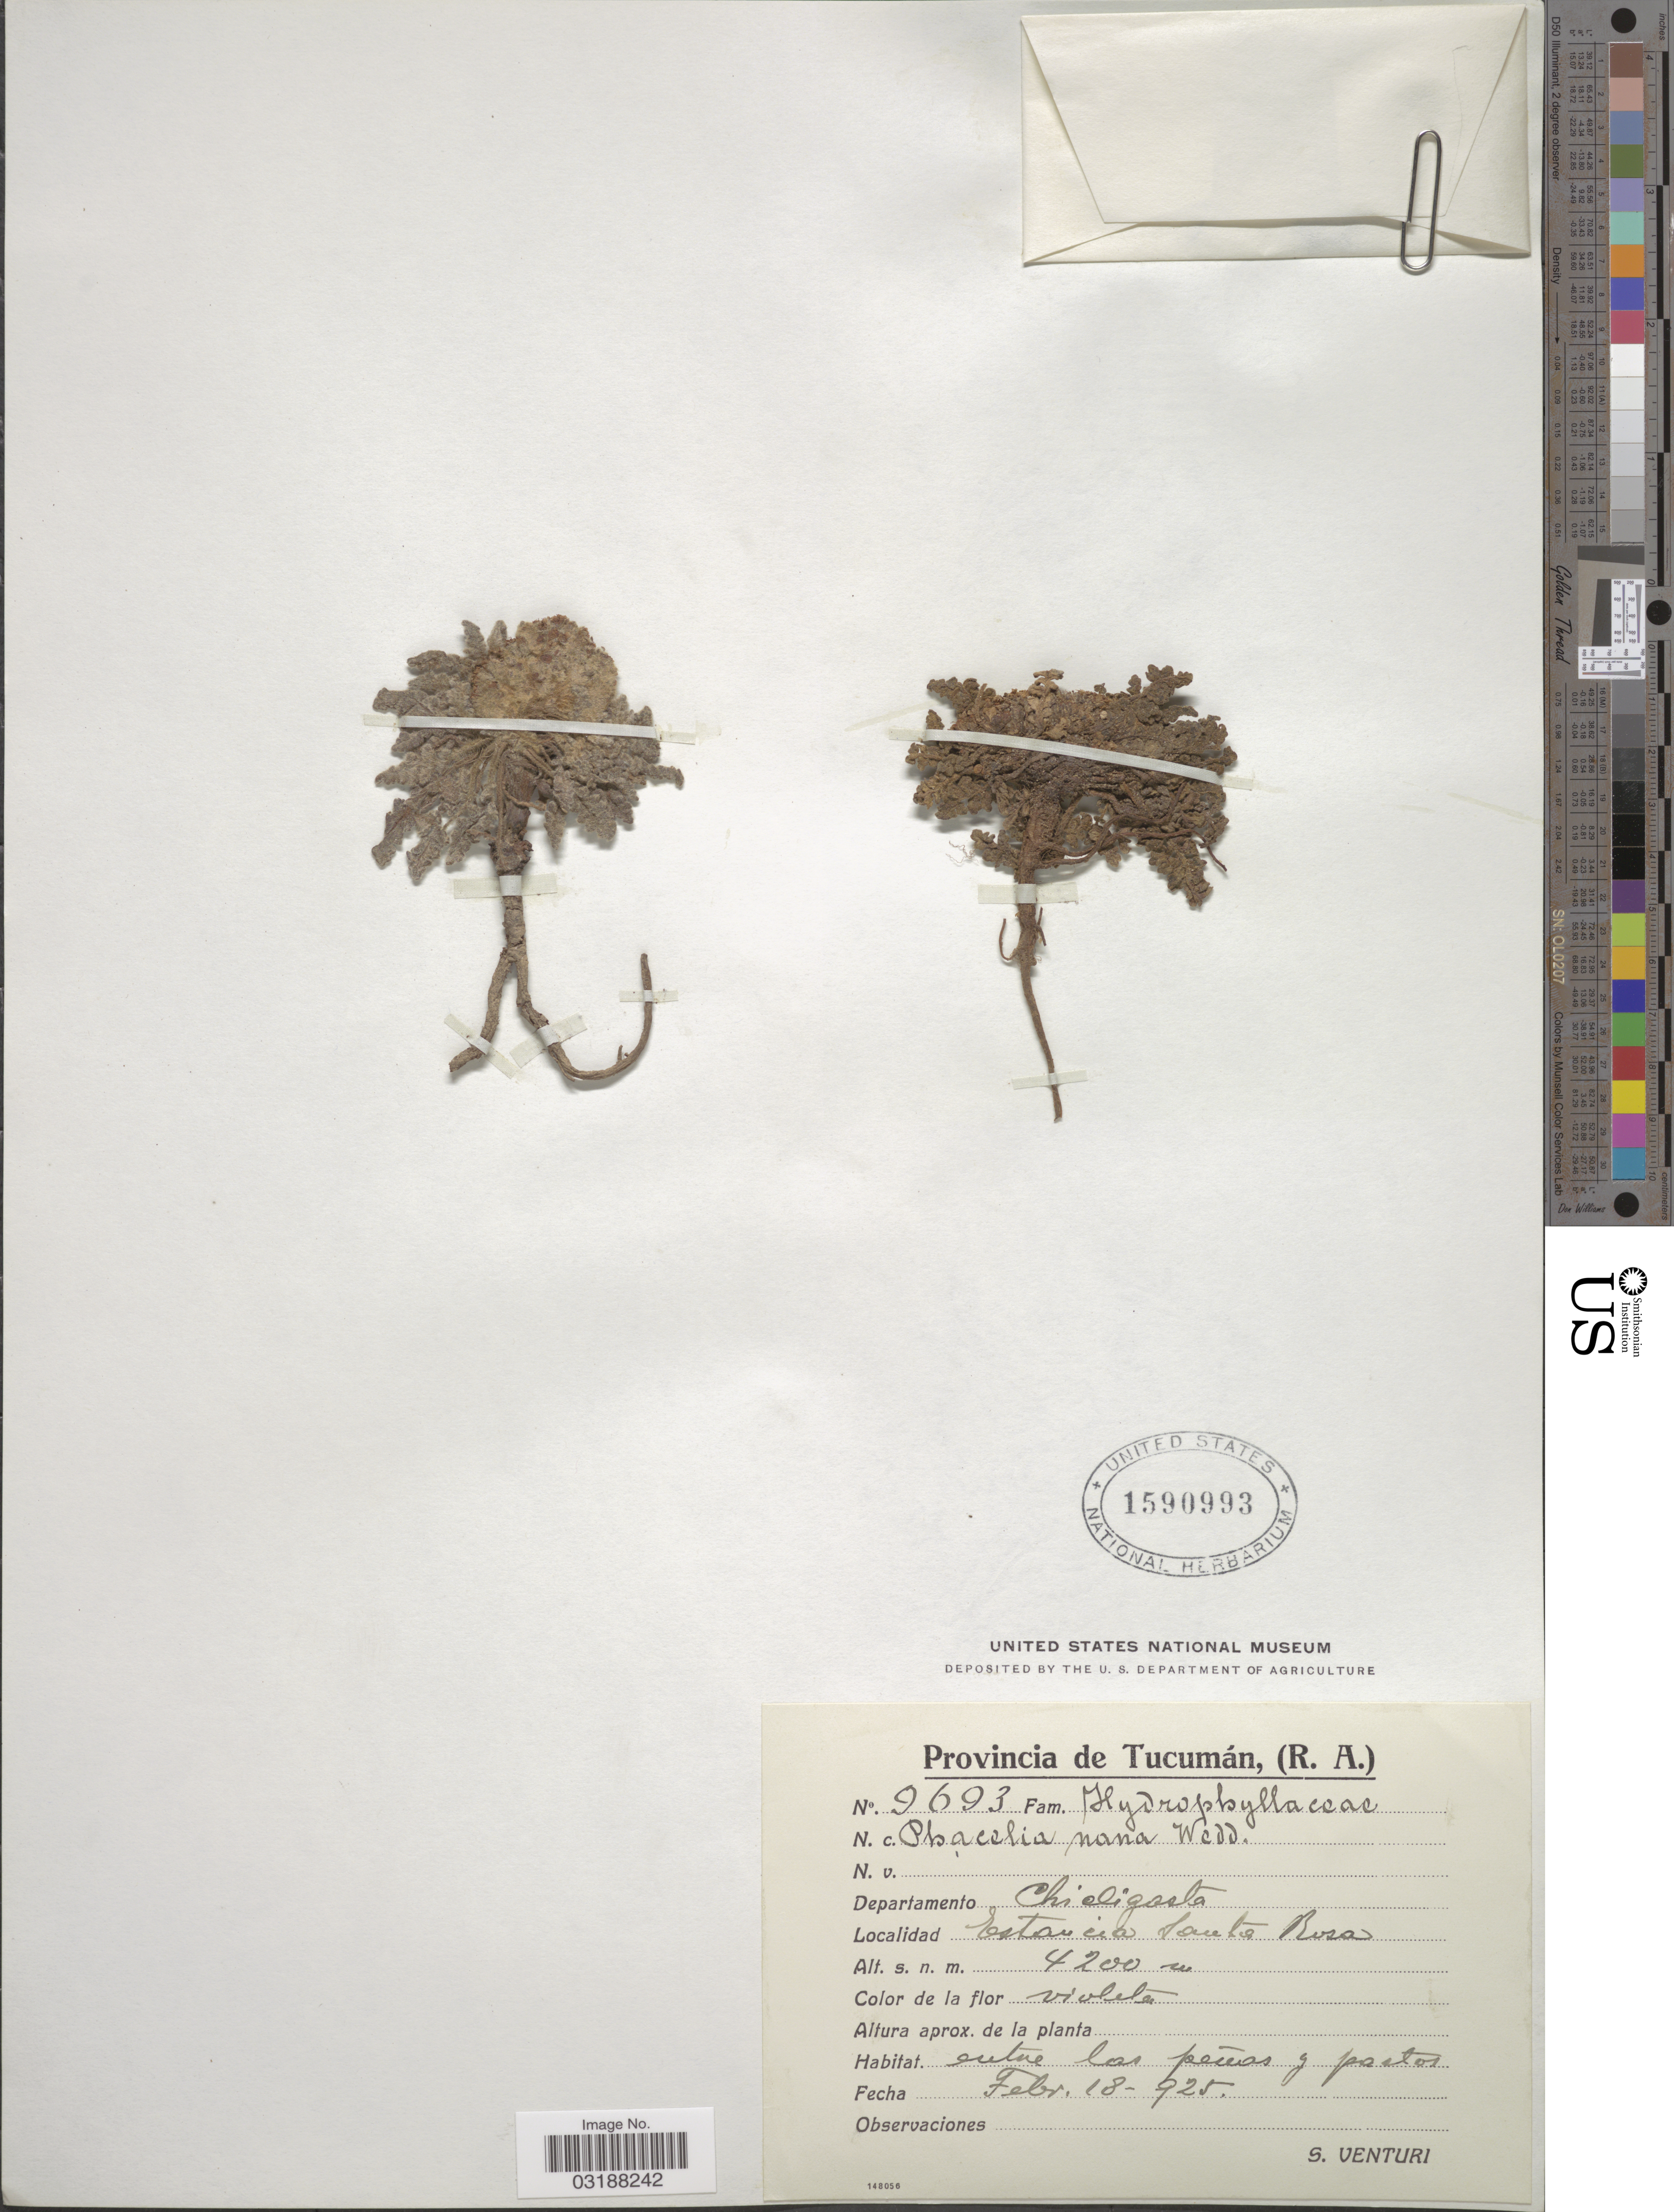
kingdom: Plantae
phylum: Tracheophyta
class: Magnoliopsida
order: Boraginales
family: Hydrophyllaceae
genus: Phacelia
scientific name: Phacelia nana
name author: Wedd.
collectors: S. Venturi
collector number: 9693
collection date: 1925-02-18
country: Argentina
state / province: Tucuman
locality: Provincia de Tucumán, (R.A.), Departamento Chicligasta, Estancia Santa Rosa.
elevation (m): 4200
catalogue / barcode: US 1590993